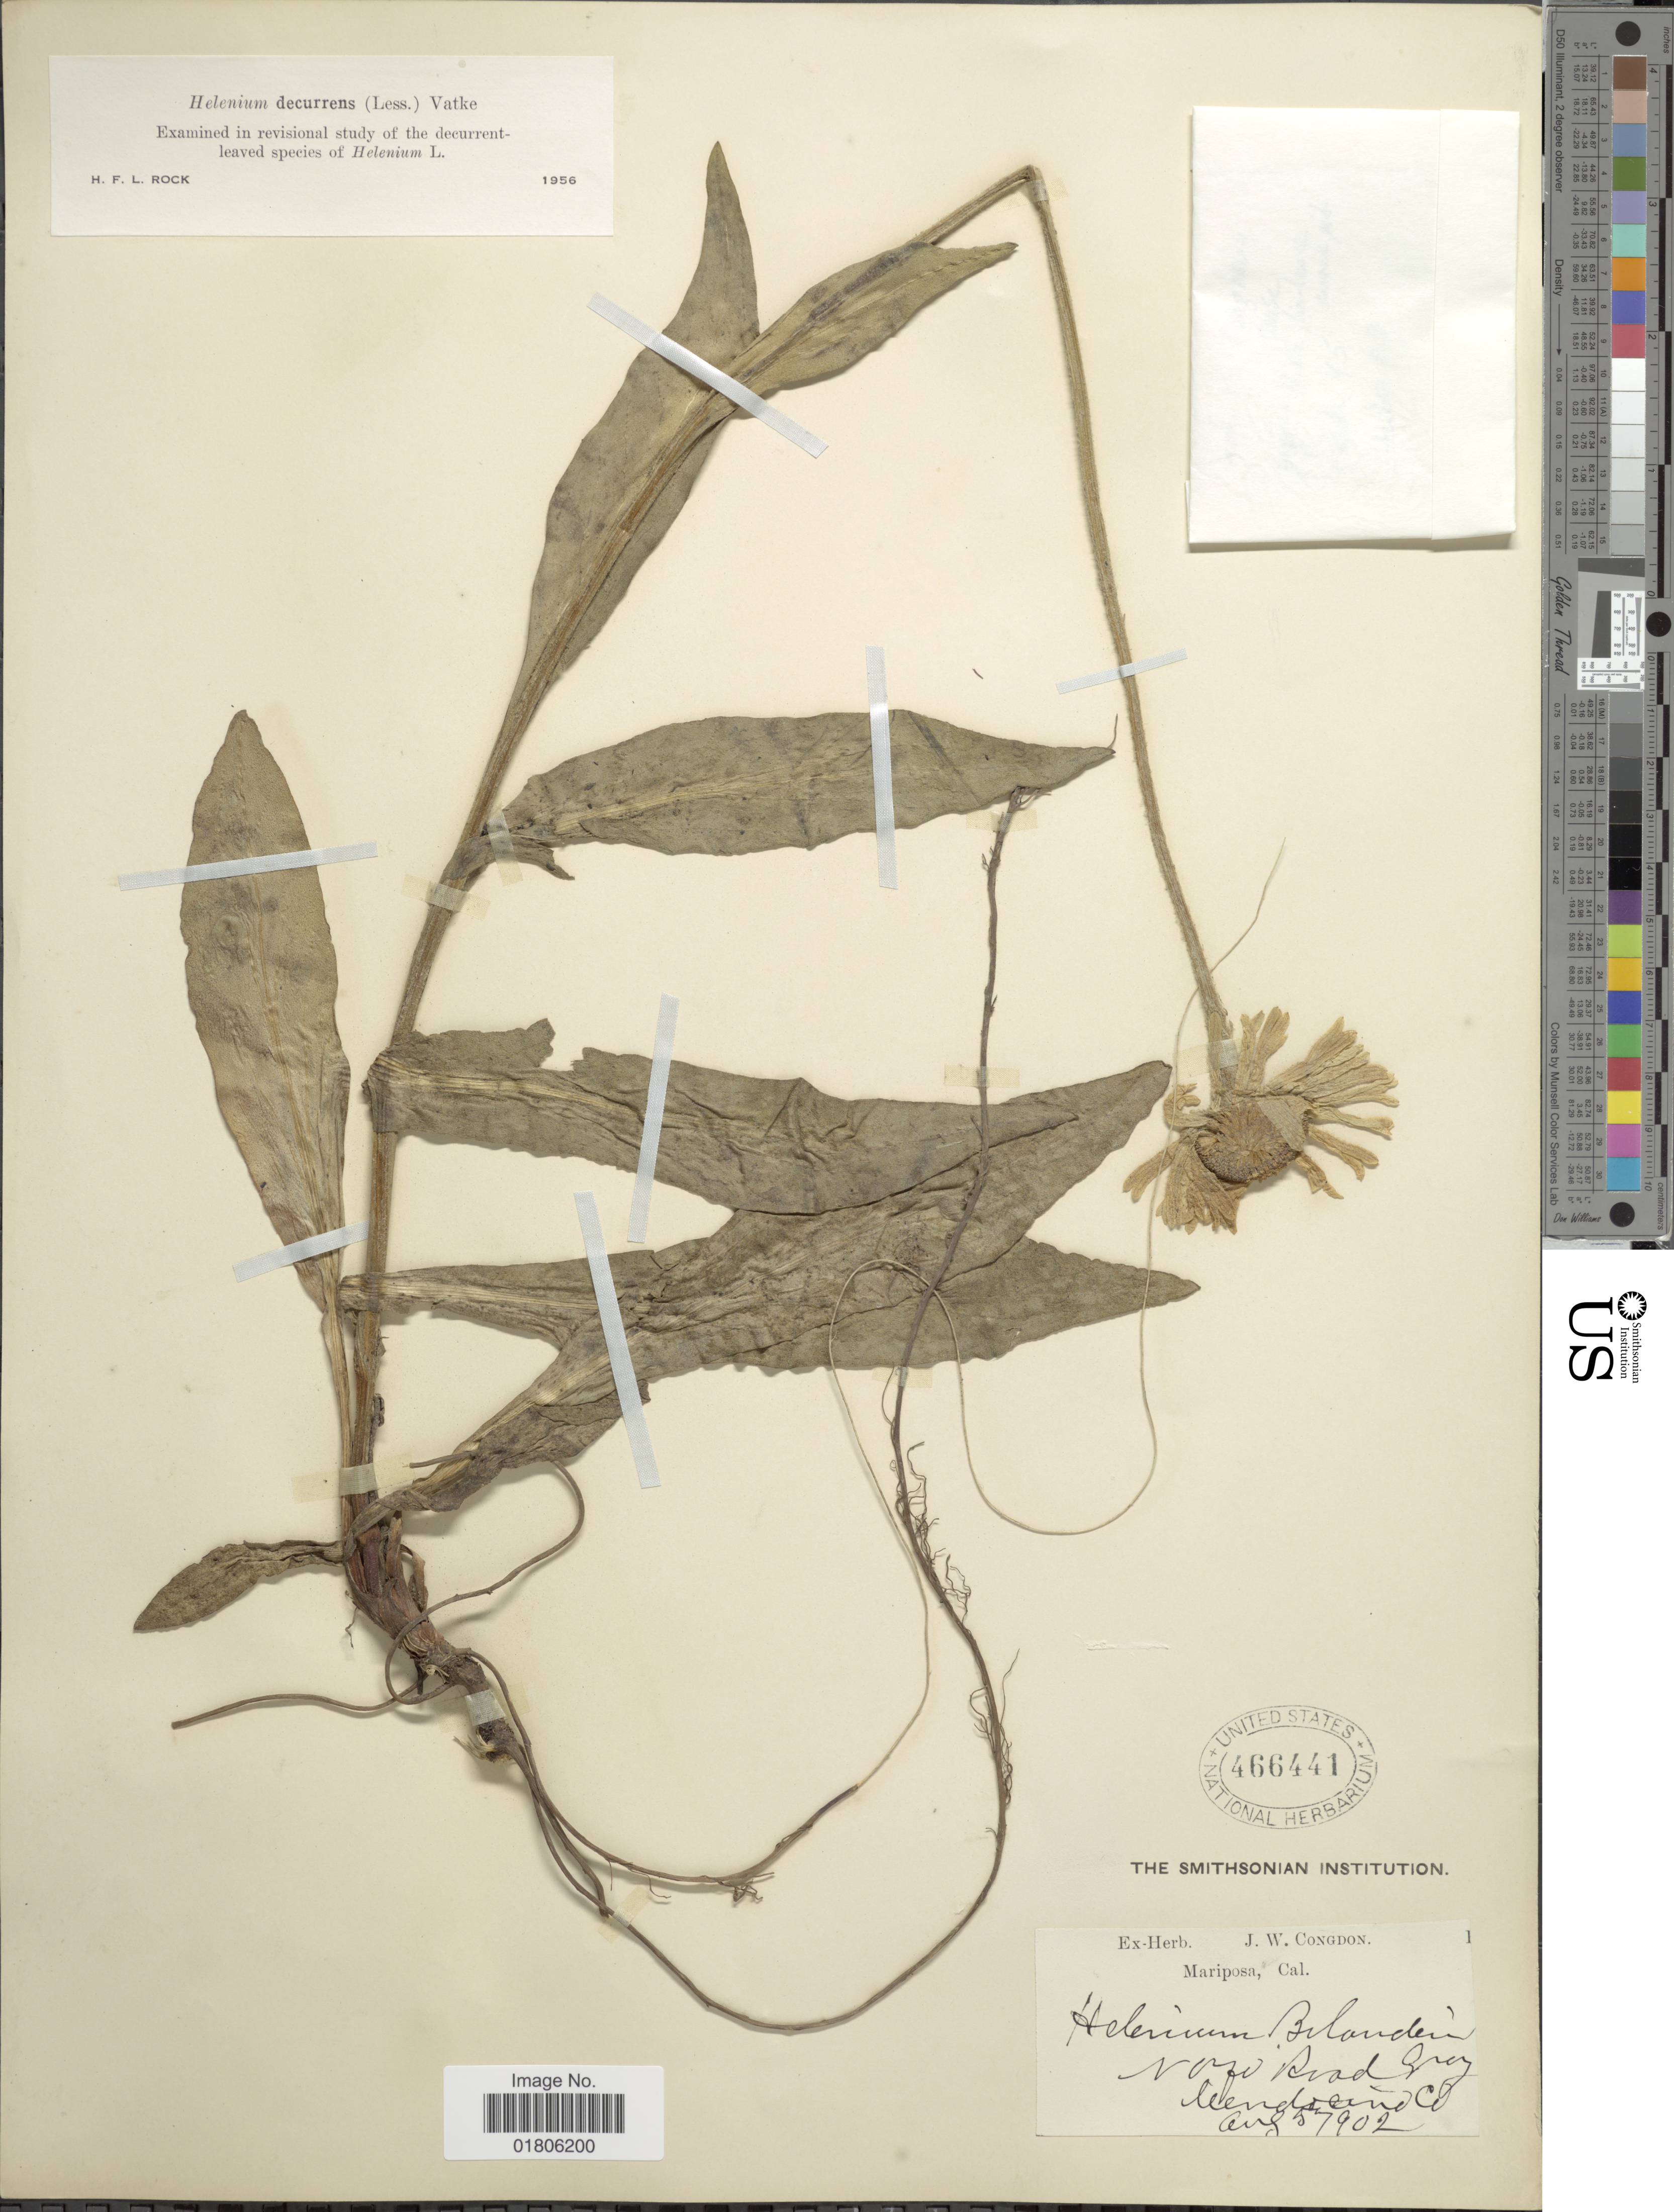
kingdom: Plantae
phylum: Tracheophyta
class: Magnoliopsida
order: Asterales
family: Asteraceae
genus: Helenium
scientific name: Helenium bolanderi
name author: A. Gray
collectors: ex herb. J. W. Congdon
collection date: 1902-08-05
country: United States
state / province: California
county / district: Mariposa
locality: Rose Road Gray Mariposa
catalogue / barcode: US 466441